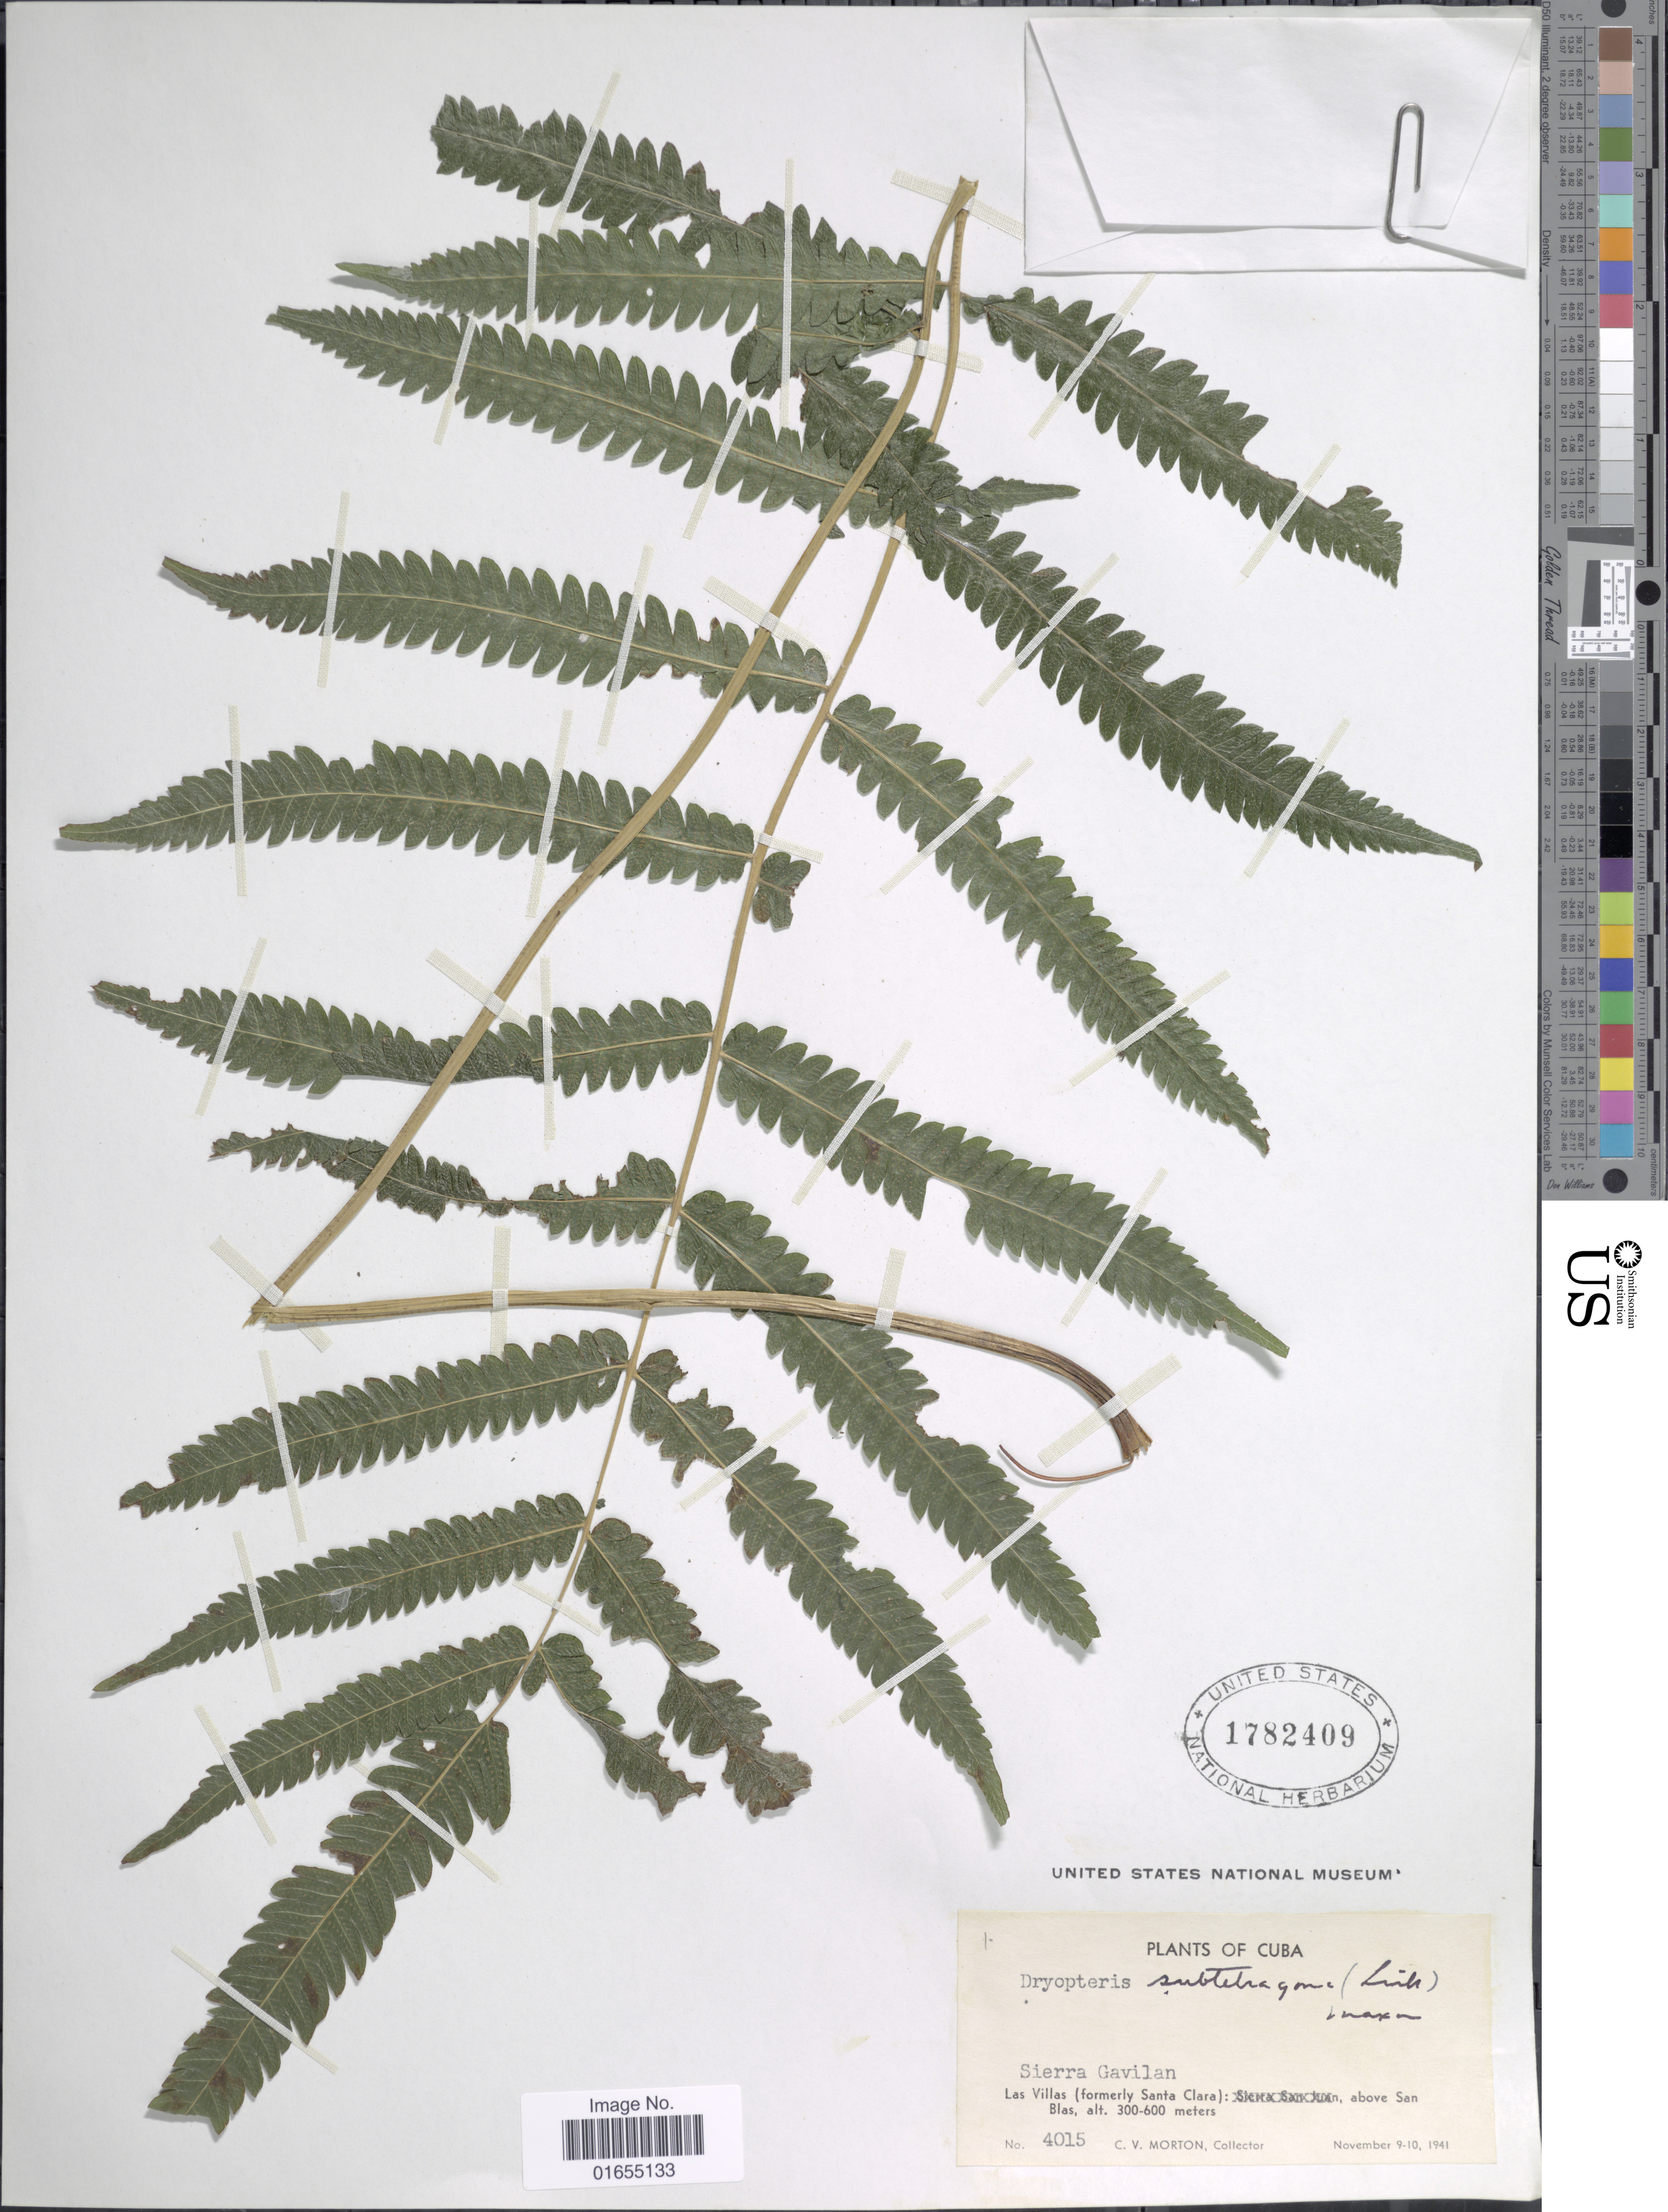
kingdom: Plantae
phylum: Tracheophyta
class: Polypodiopsida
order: Polypodiales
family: Thelypteridaceae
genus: Goniopteris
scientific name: Goniopteris subtetragona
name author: (Link) Vareschi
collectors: C. V. Morton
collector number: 4015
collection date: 1941-11-09/1941-11-10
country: Cuba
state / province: Las Villas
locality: Sierra Gavilan, Above San Blas. Santa Clara.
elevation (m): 300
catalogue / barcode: US 1782409